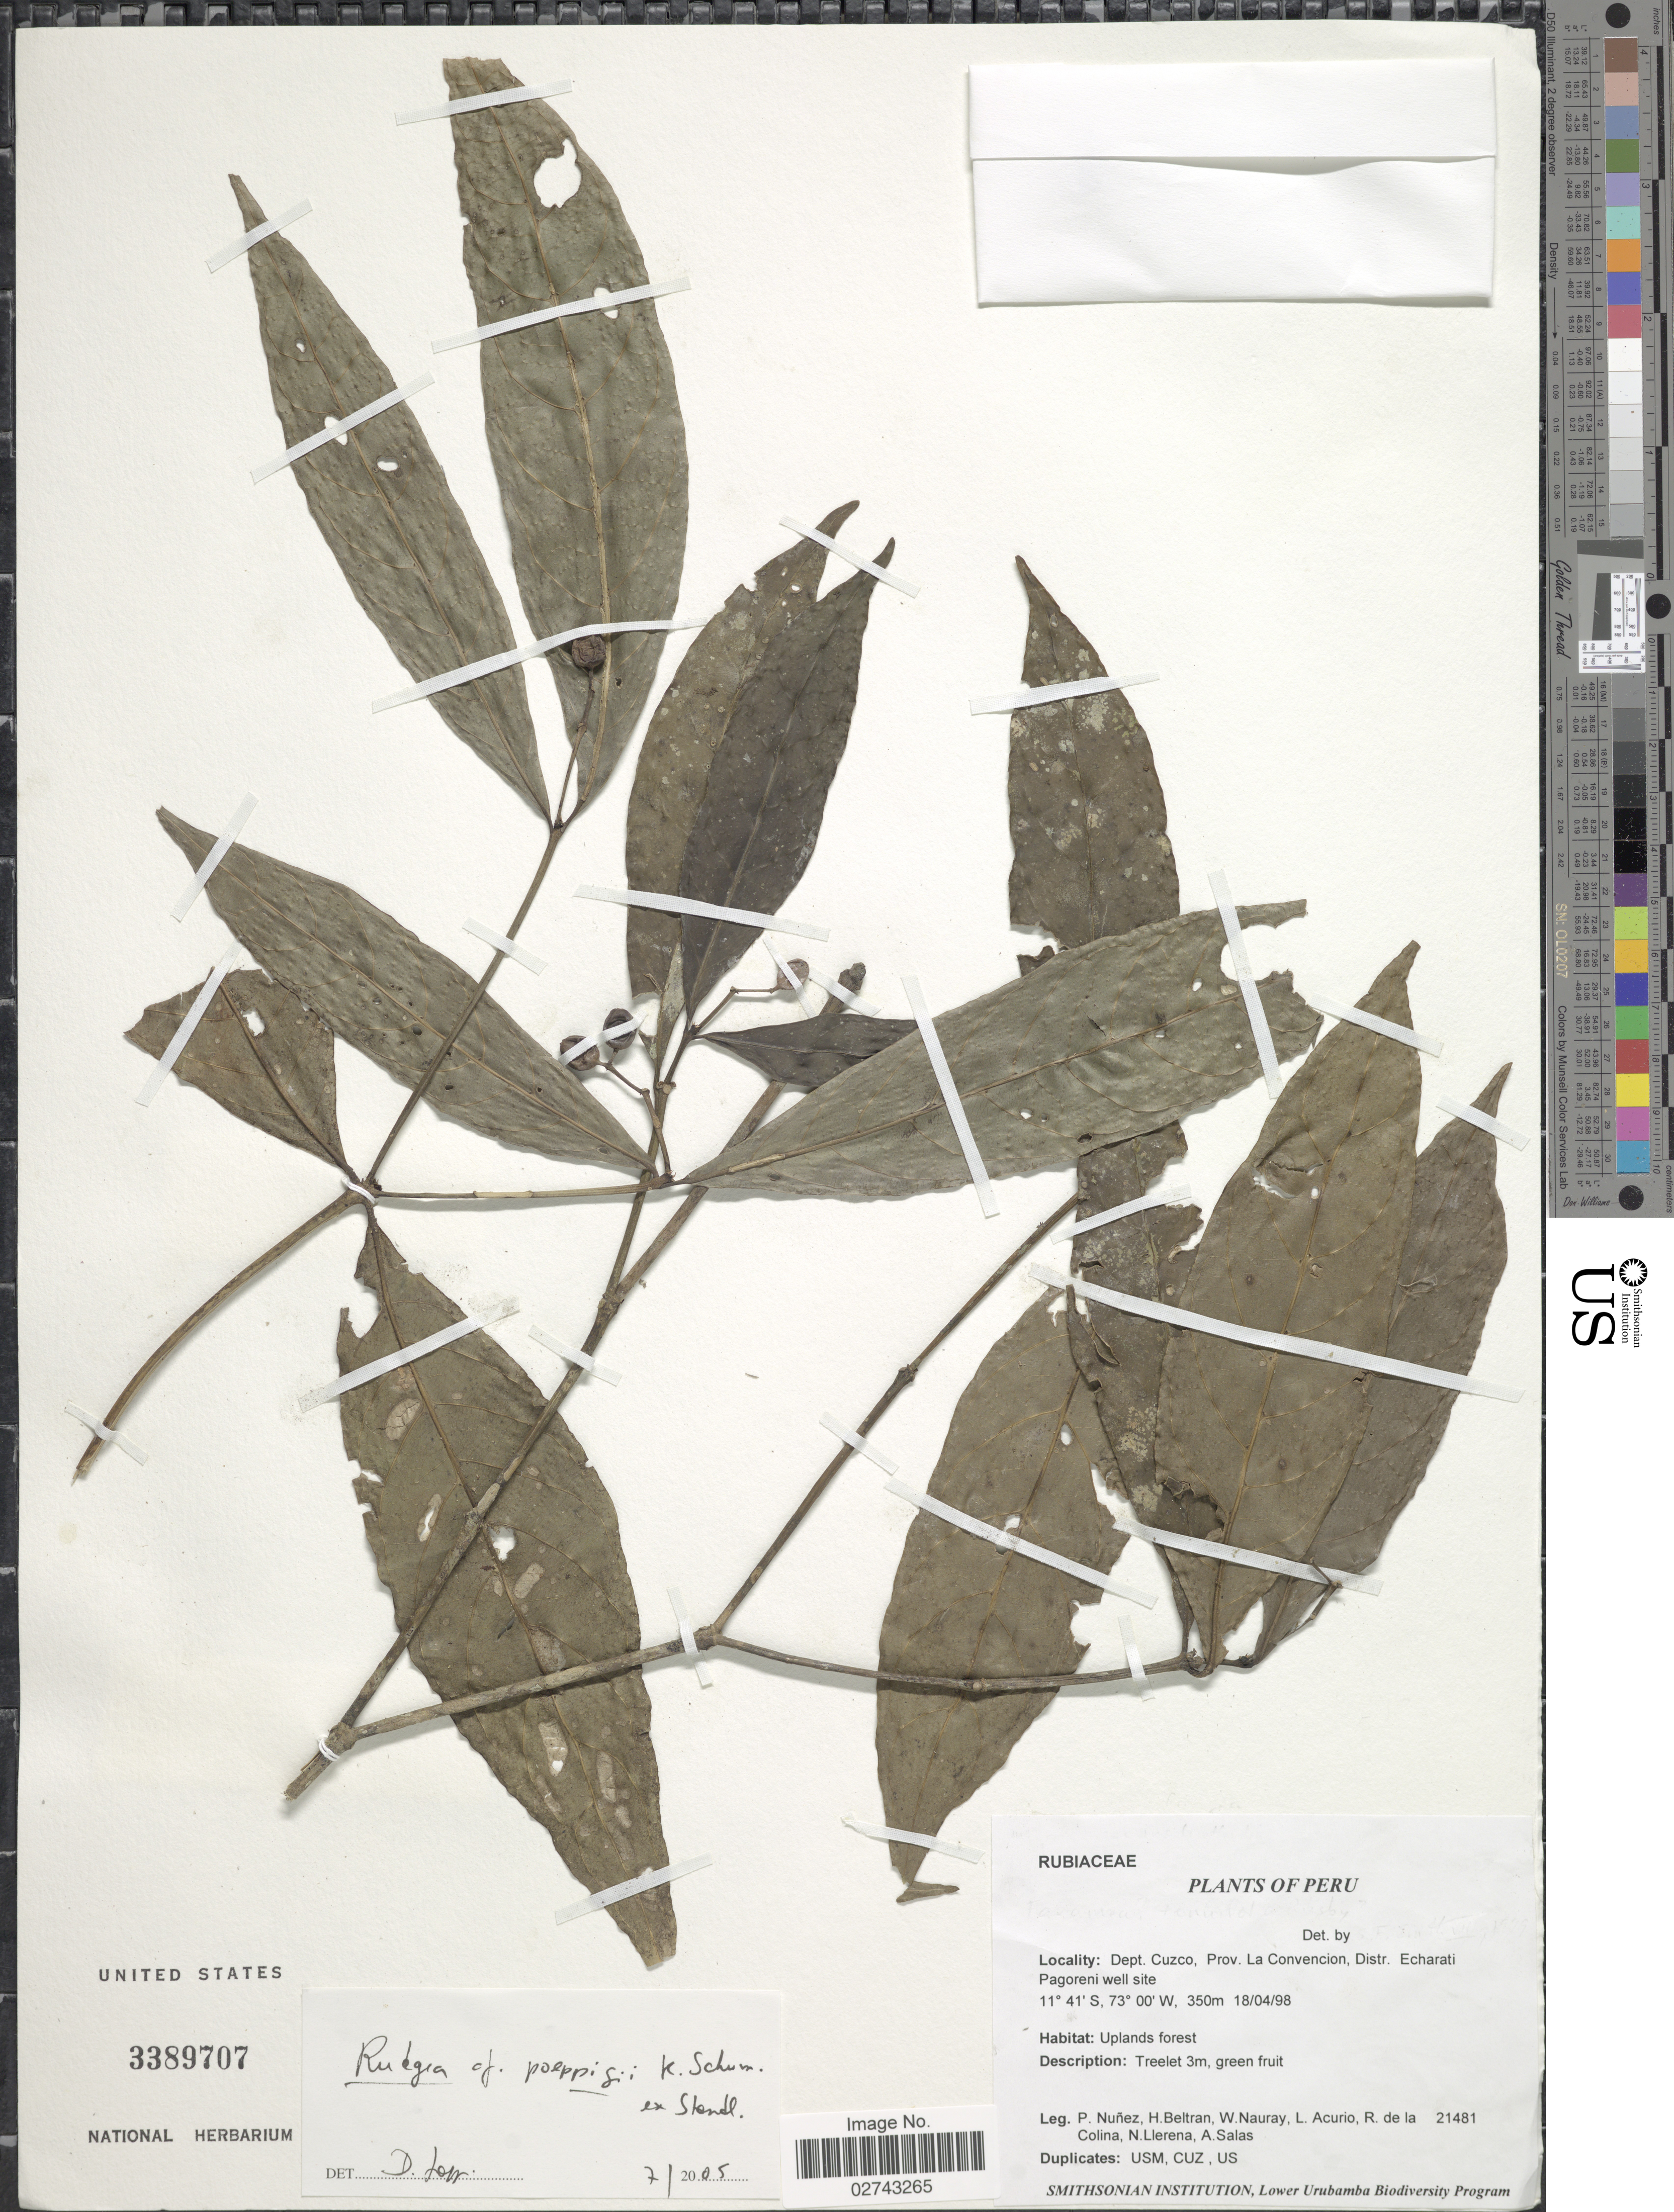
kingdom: Plantae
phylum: Tracheophyta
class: Magnoliopsida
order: Gentianales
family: Rubiaceae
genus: Rudgea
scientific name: Rudgea poeppigii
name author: Schum.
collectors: P. Nuñez V., H. Beltran, W. Nauray, L. Acurio & et al.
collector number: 21481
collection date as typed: Transcribed d/m/y: 18/4/98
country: Peru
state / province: Cusco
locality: Dept. Cuzco, Prov. La Convencion, Distr. Echarati Pagoreni well site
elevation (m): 350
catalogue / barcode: US 3389707